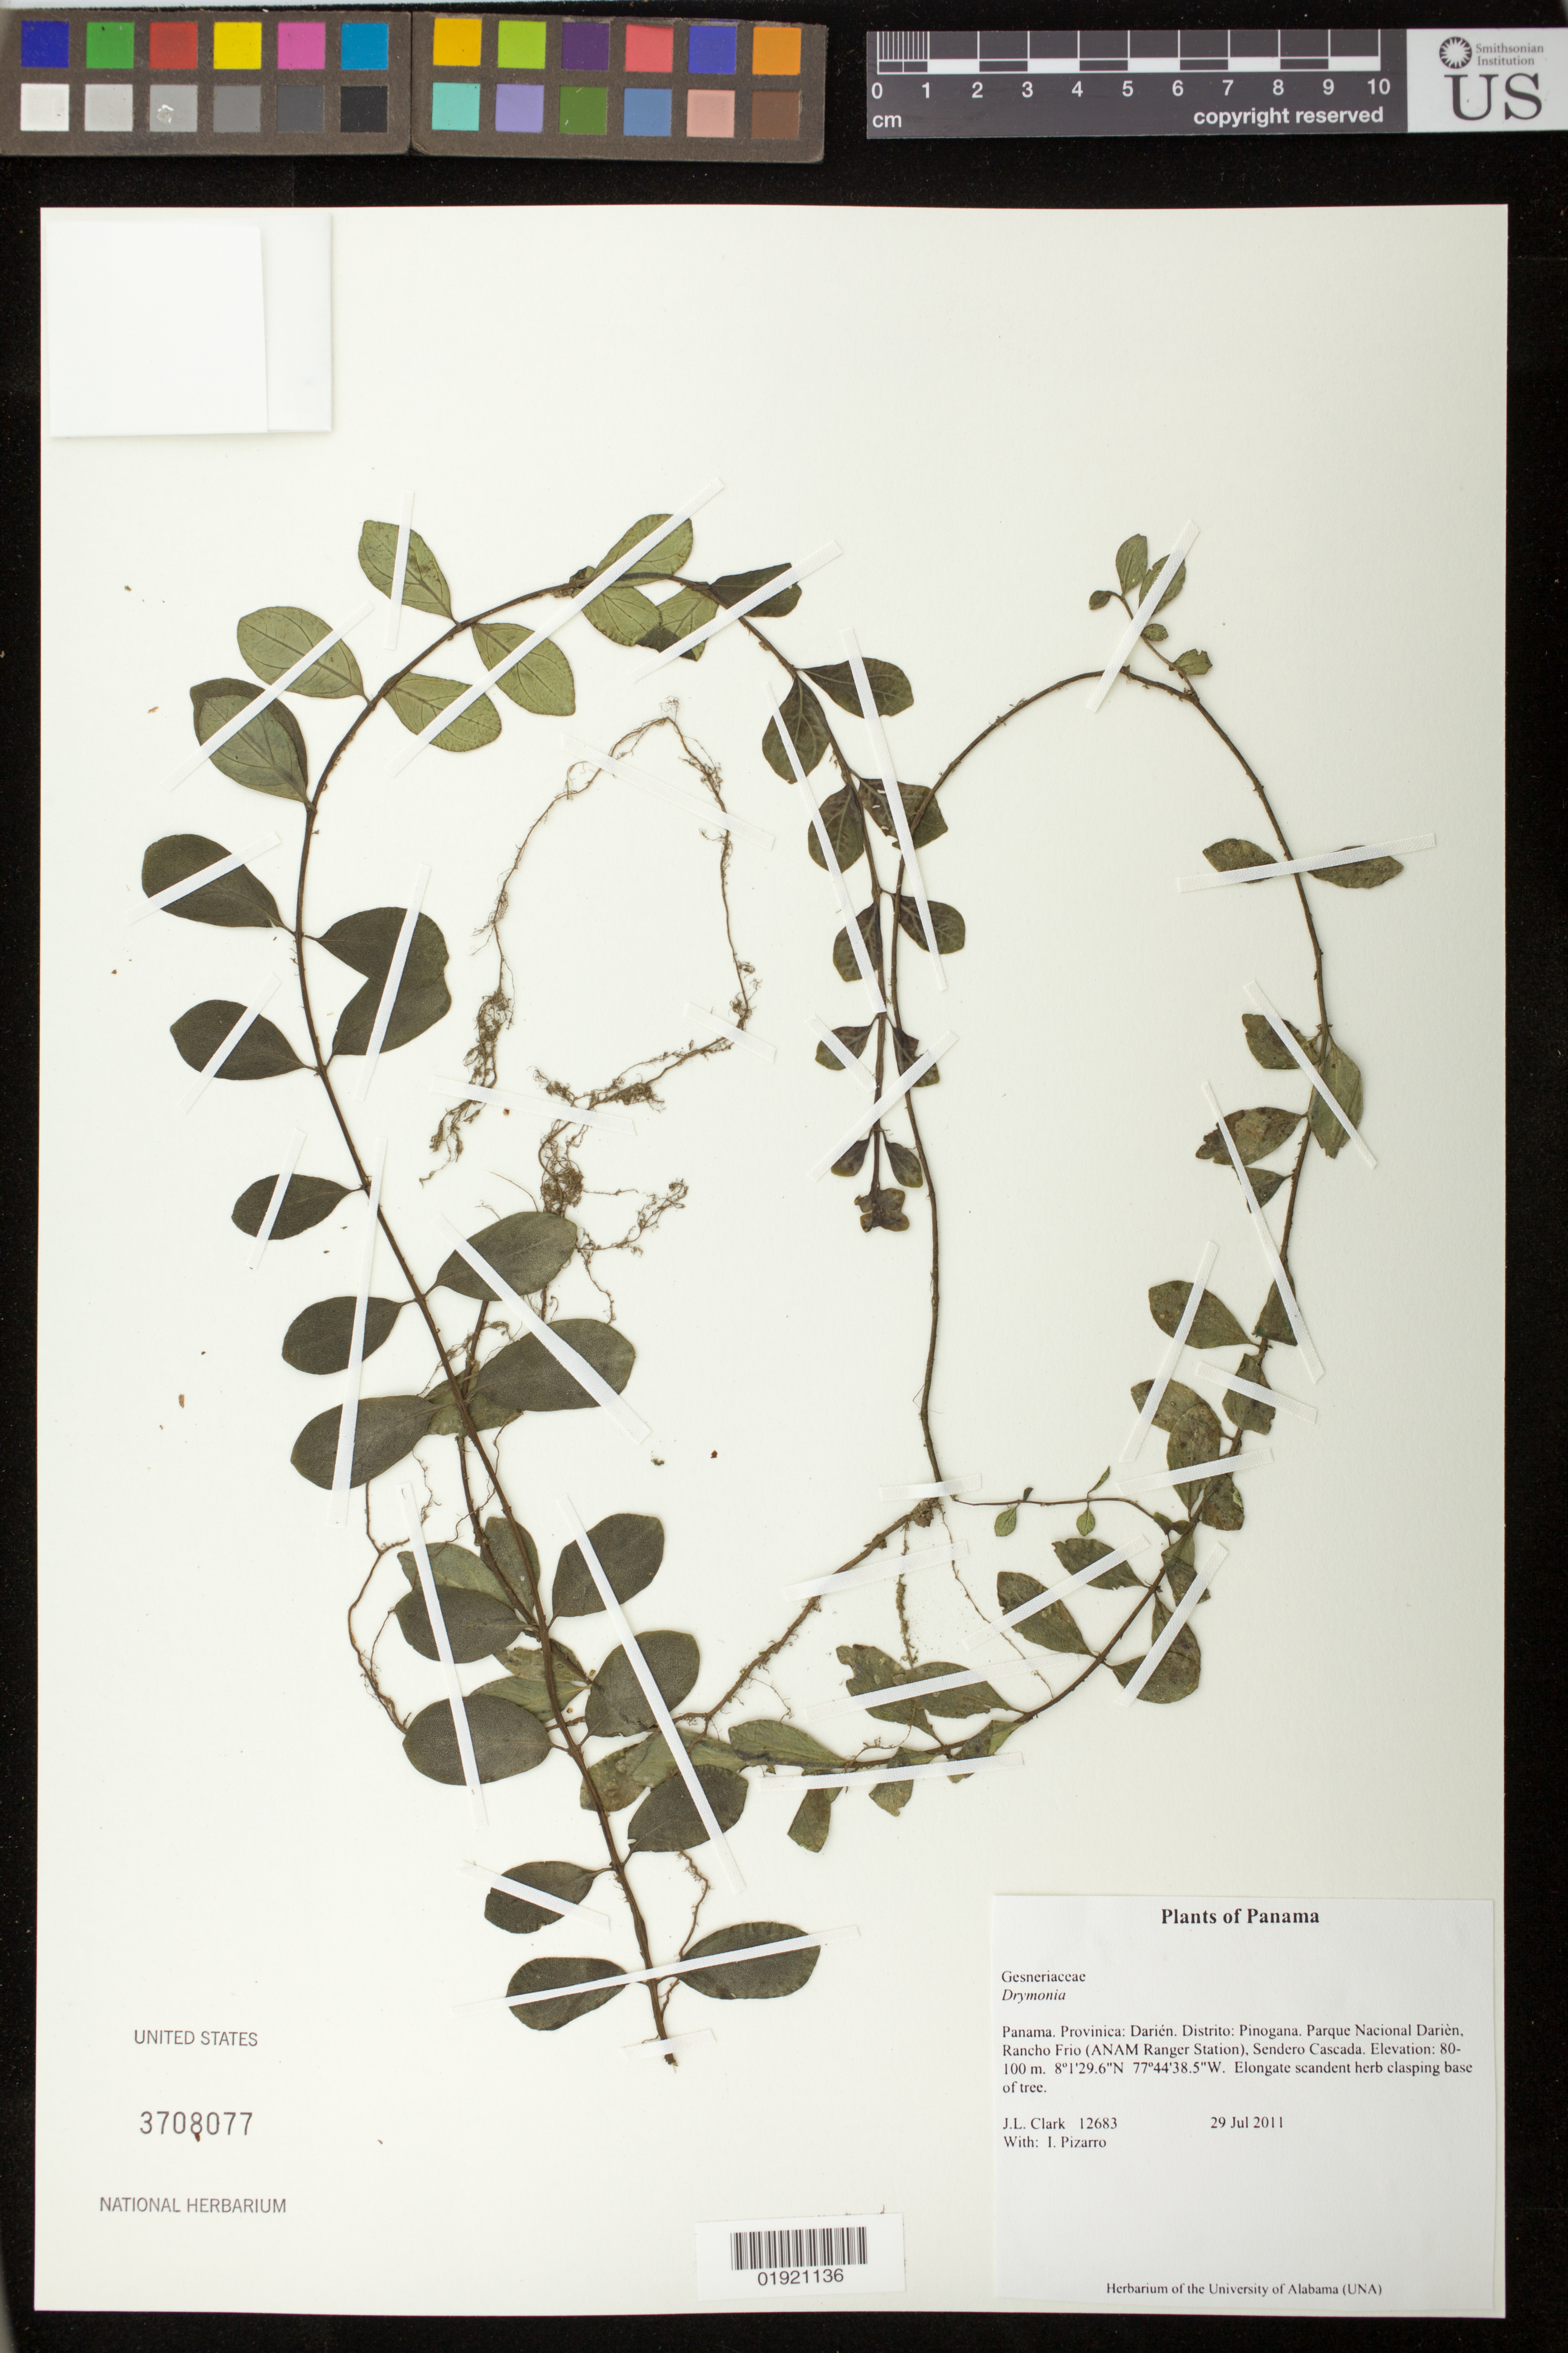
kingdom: Plantae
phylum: Tracheophyta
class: Magnoliopsida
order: Lamiales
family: Gesneriaceae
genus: Drymonia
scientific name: Drymonia sp.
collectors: J. L. Clark & I. Pizarro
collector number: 12683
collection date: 2011-07-29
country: Panama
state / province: Darién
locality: Distrito:Pinogana. Parque Nacional Darien, Rancho Frio (ANAM Ranger Station), Sendero Cascada.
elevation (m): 80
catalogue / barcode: US 3708077